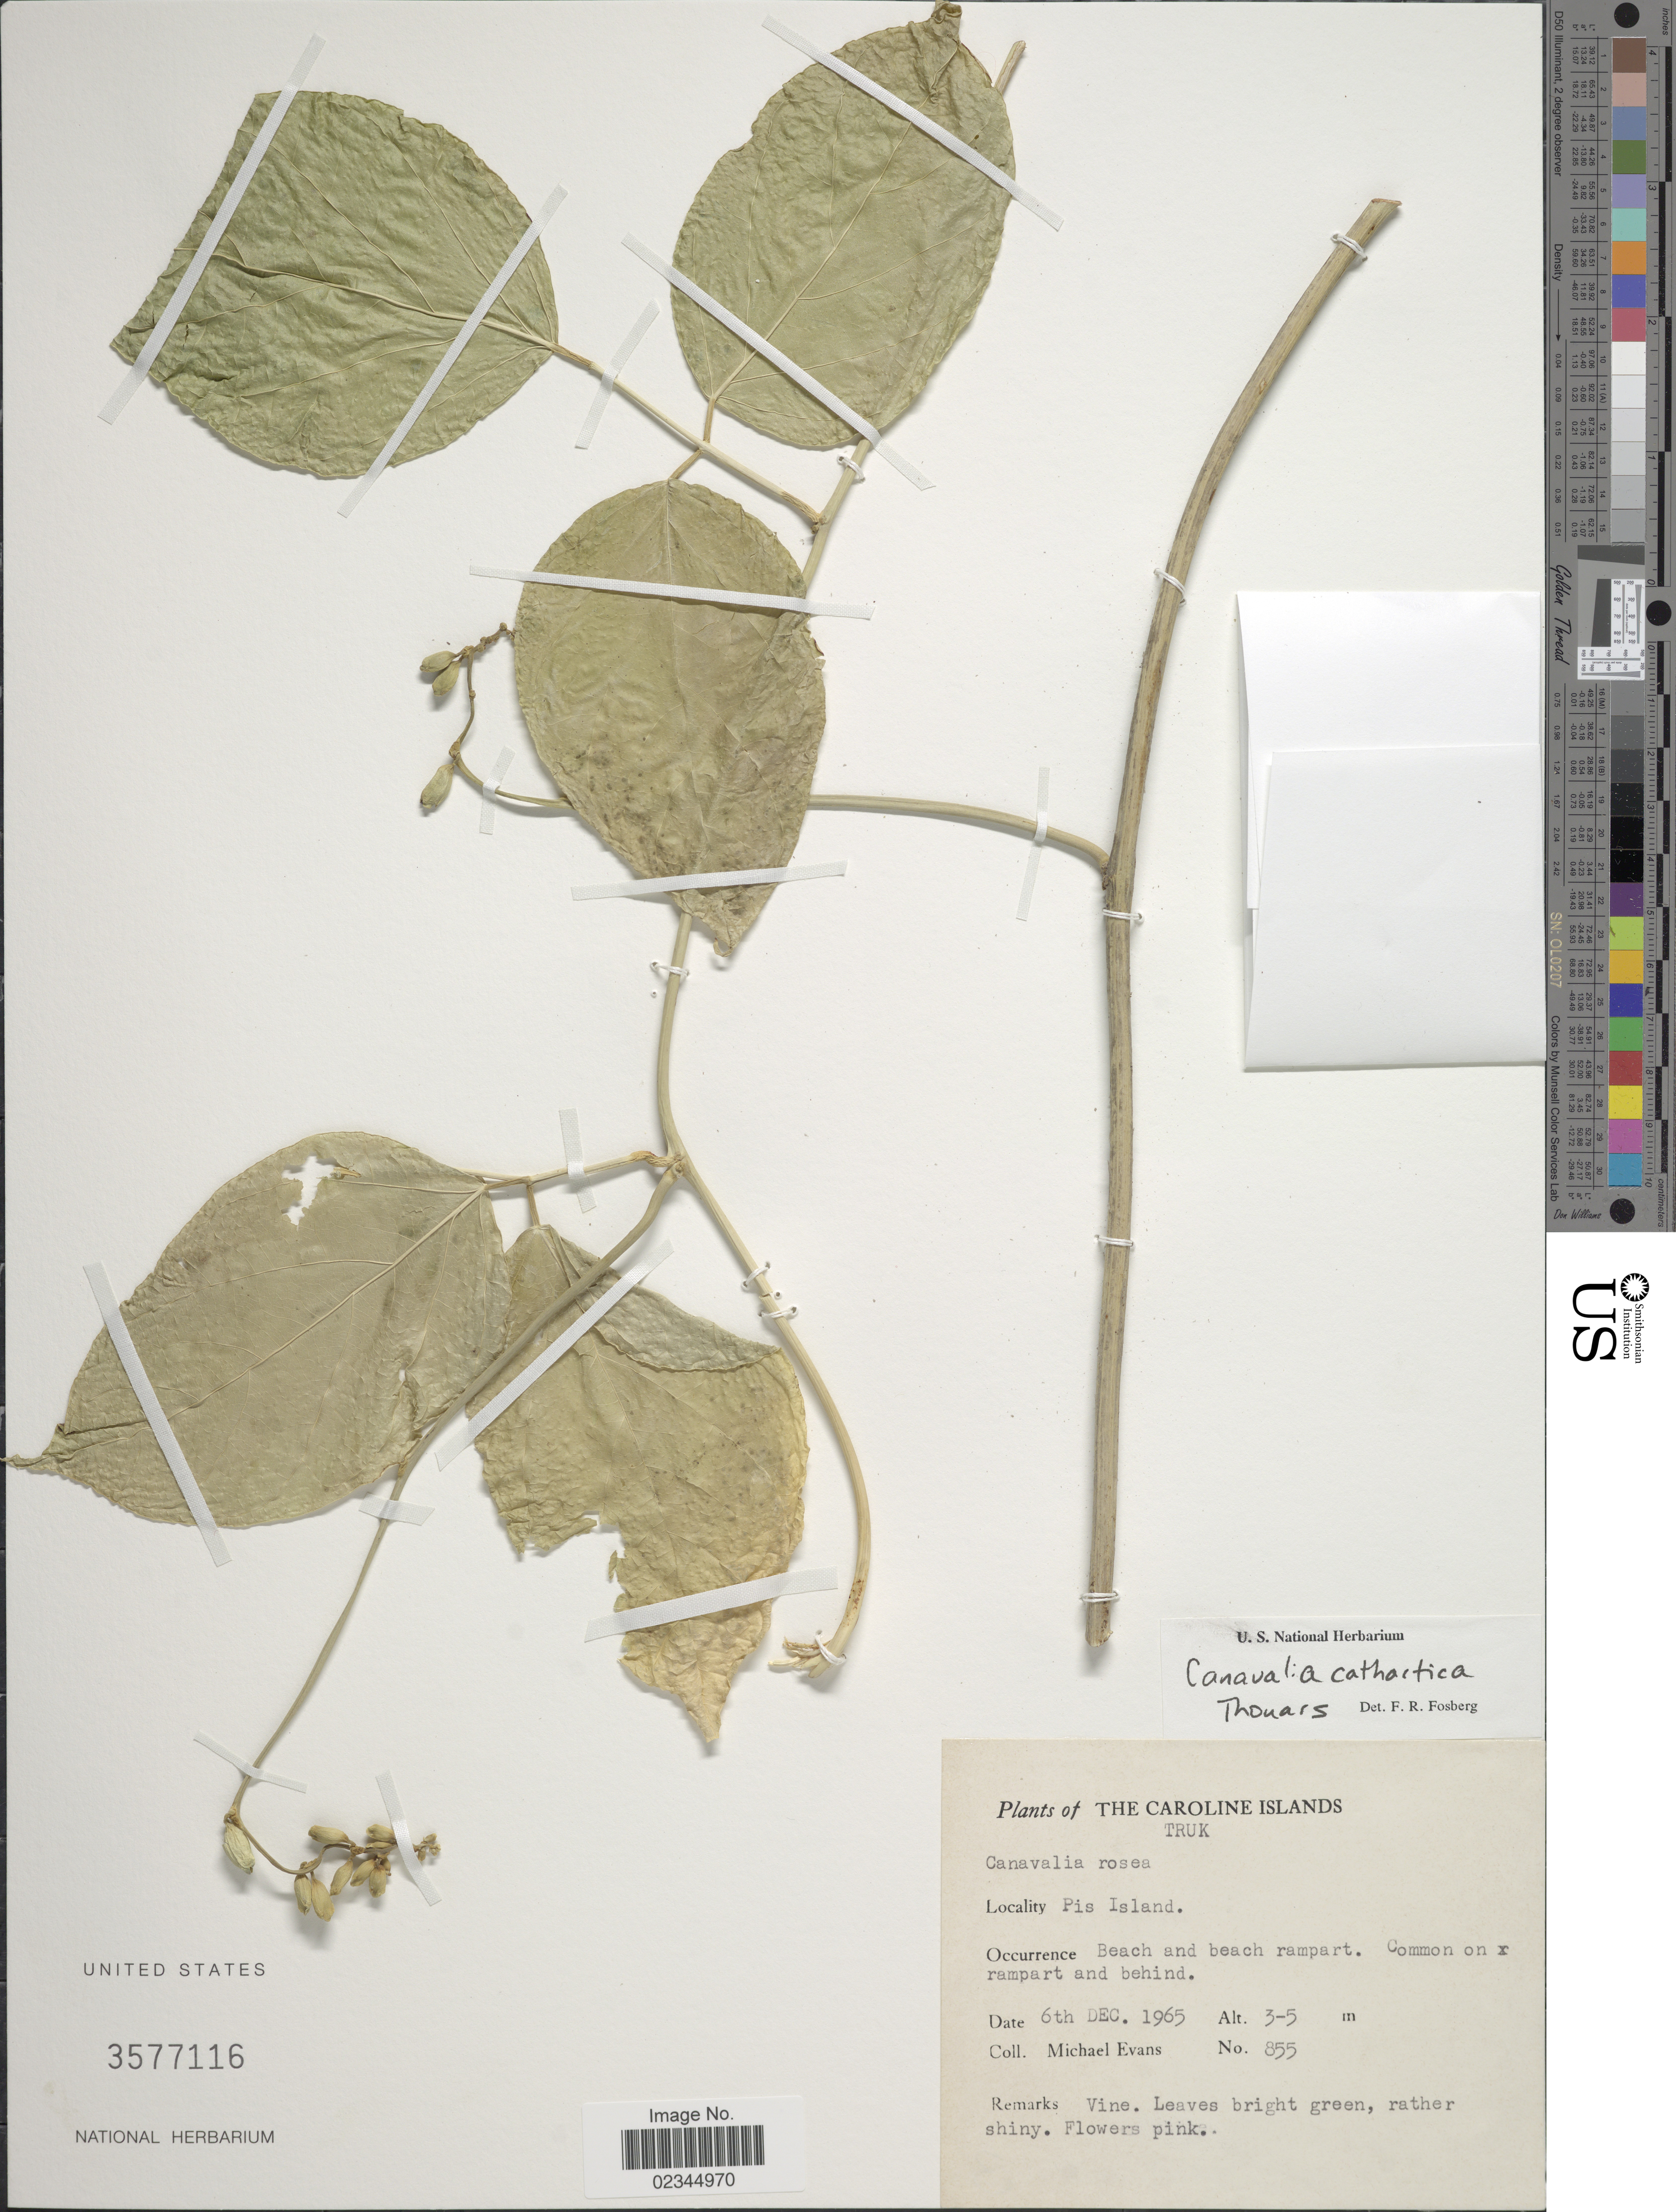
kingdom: Plantae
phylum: Tracheophyta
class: Magnoliopsida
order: Fabales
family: Fabaceae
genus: Canavalia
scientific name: Canavalia cathartica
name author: Thouars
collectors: M. Evans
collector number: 855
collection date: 1965-12-06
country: Micronesia, Federated States of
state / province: Truk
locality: The Caroline Islands, Pis Island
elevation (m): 3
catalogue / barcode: US 3577116